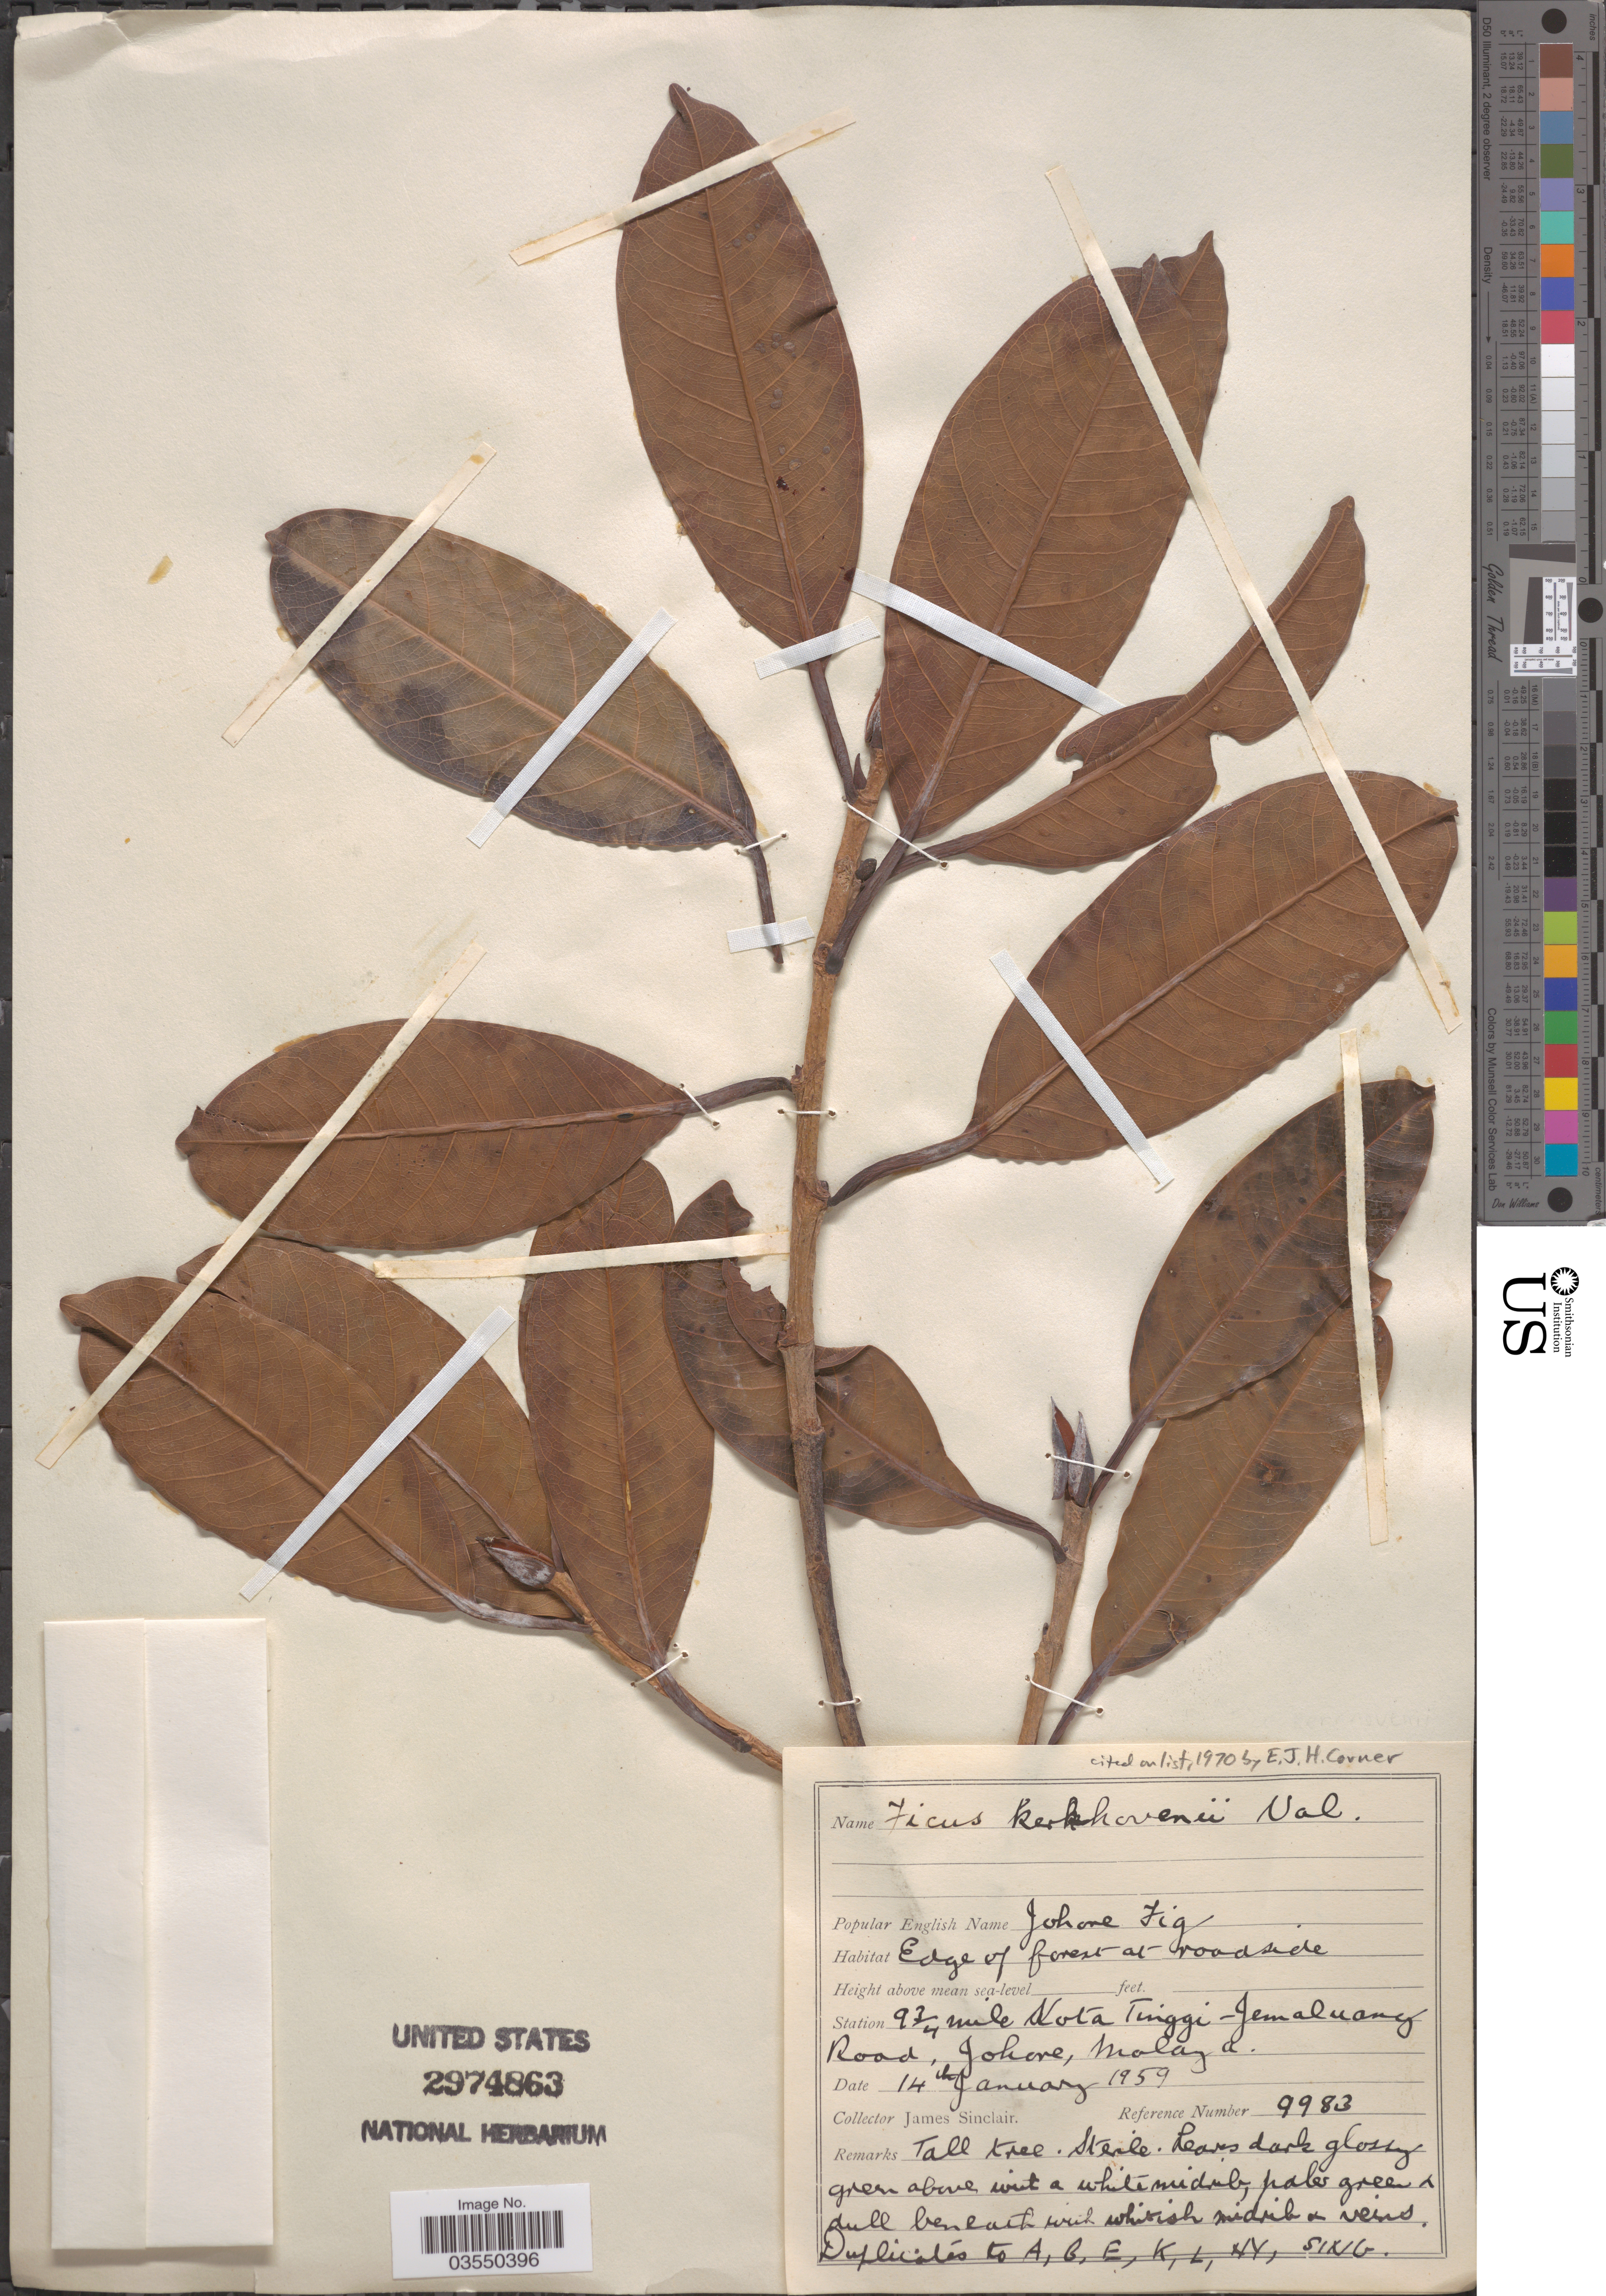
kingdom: Plantae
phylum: Tracheophyta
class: Magnoliopsida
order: Rosales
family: Moraceae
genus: Ficus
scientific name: Ficus kerkhovenii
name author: Koord. & Valeton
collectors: J. Sinclair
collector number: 9983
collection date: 1959-01-14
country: Malaysia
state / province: Johor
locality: Station 9¾ mile Kota Tinggi-Jemaluang Road, Malaya.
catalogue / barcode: US 2974863